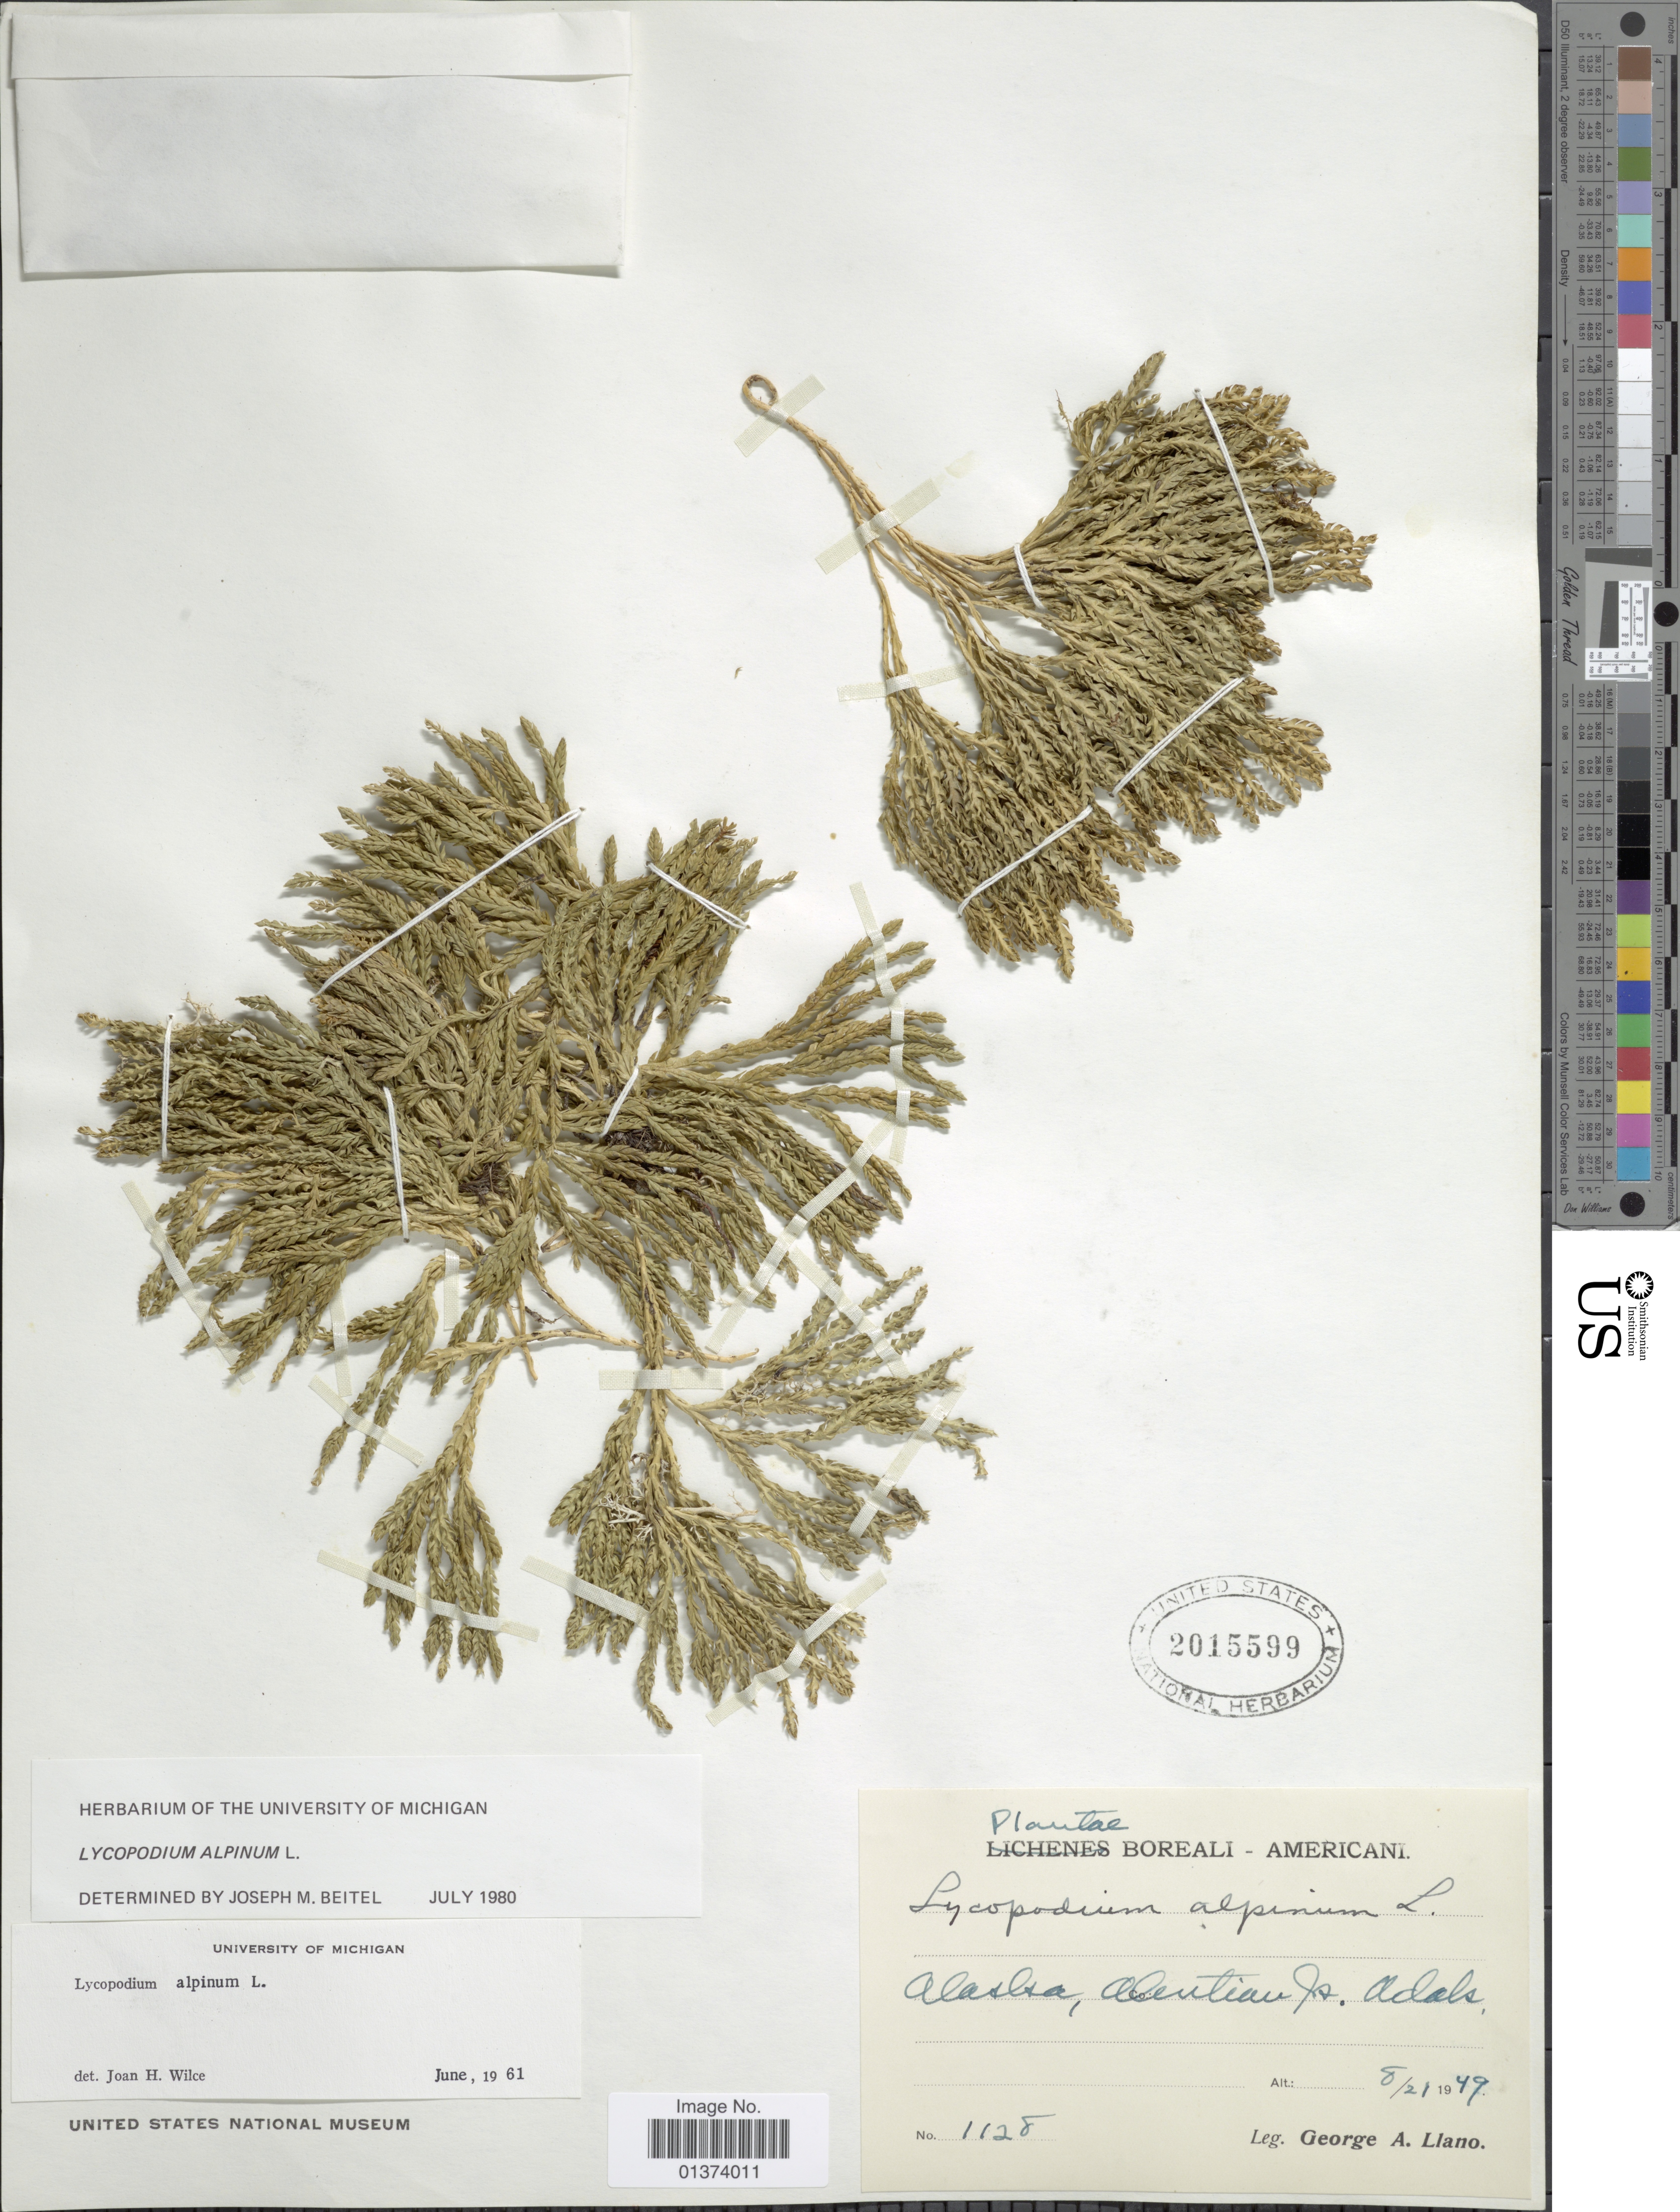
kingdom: Plantae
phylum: Tracheophyta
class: Lycopodiopsida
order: Lycopodiales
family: Lycopodiaceae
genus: Diphasiastrum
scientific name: Diphasiastrum alpinum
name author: (L.) Holub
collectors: G. Llano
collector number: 1128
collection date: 1949-08-21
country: United States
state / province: Alaska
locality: Boreali-Americani, Aleutian Is. Adak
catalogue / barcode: US 2015599